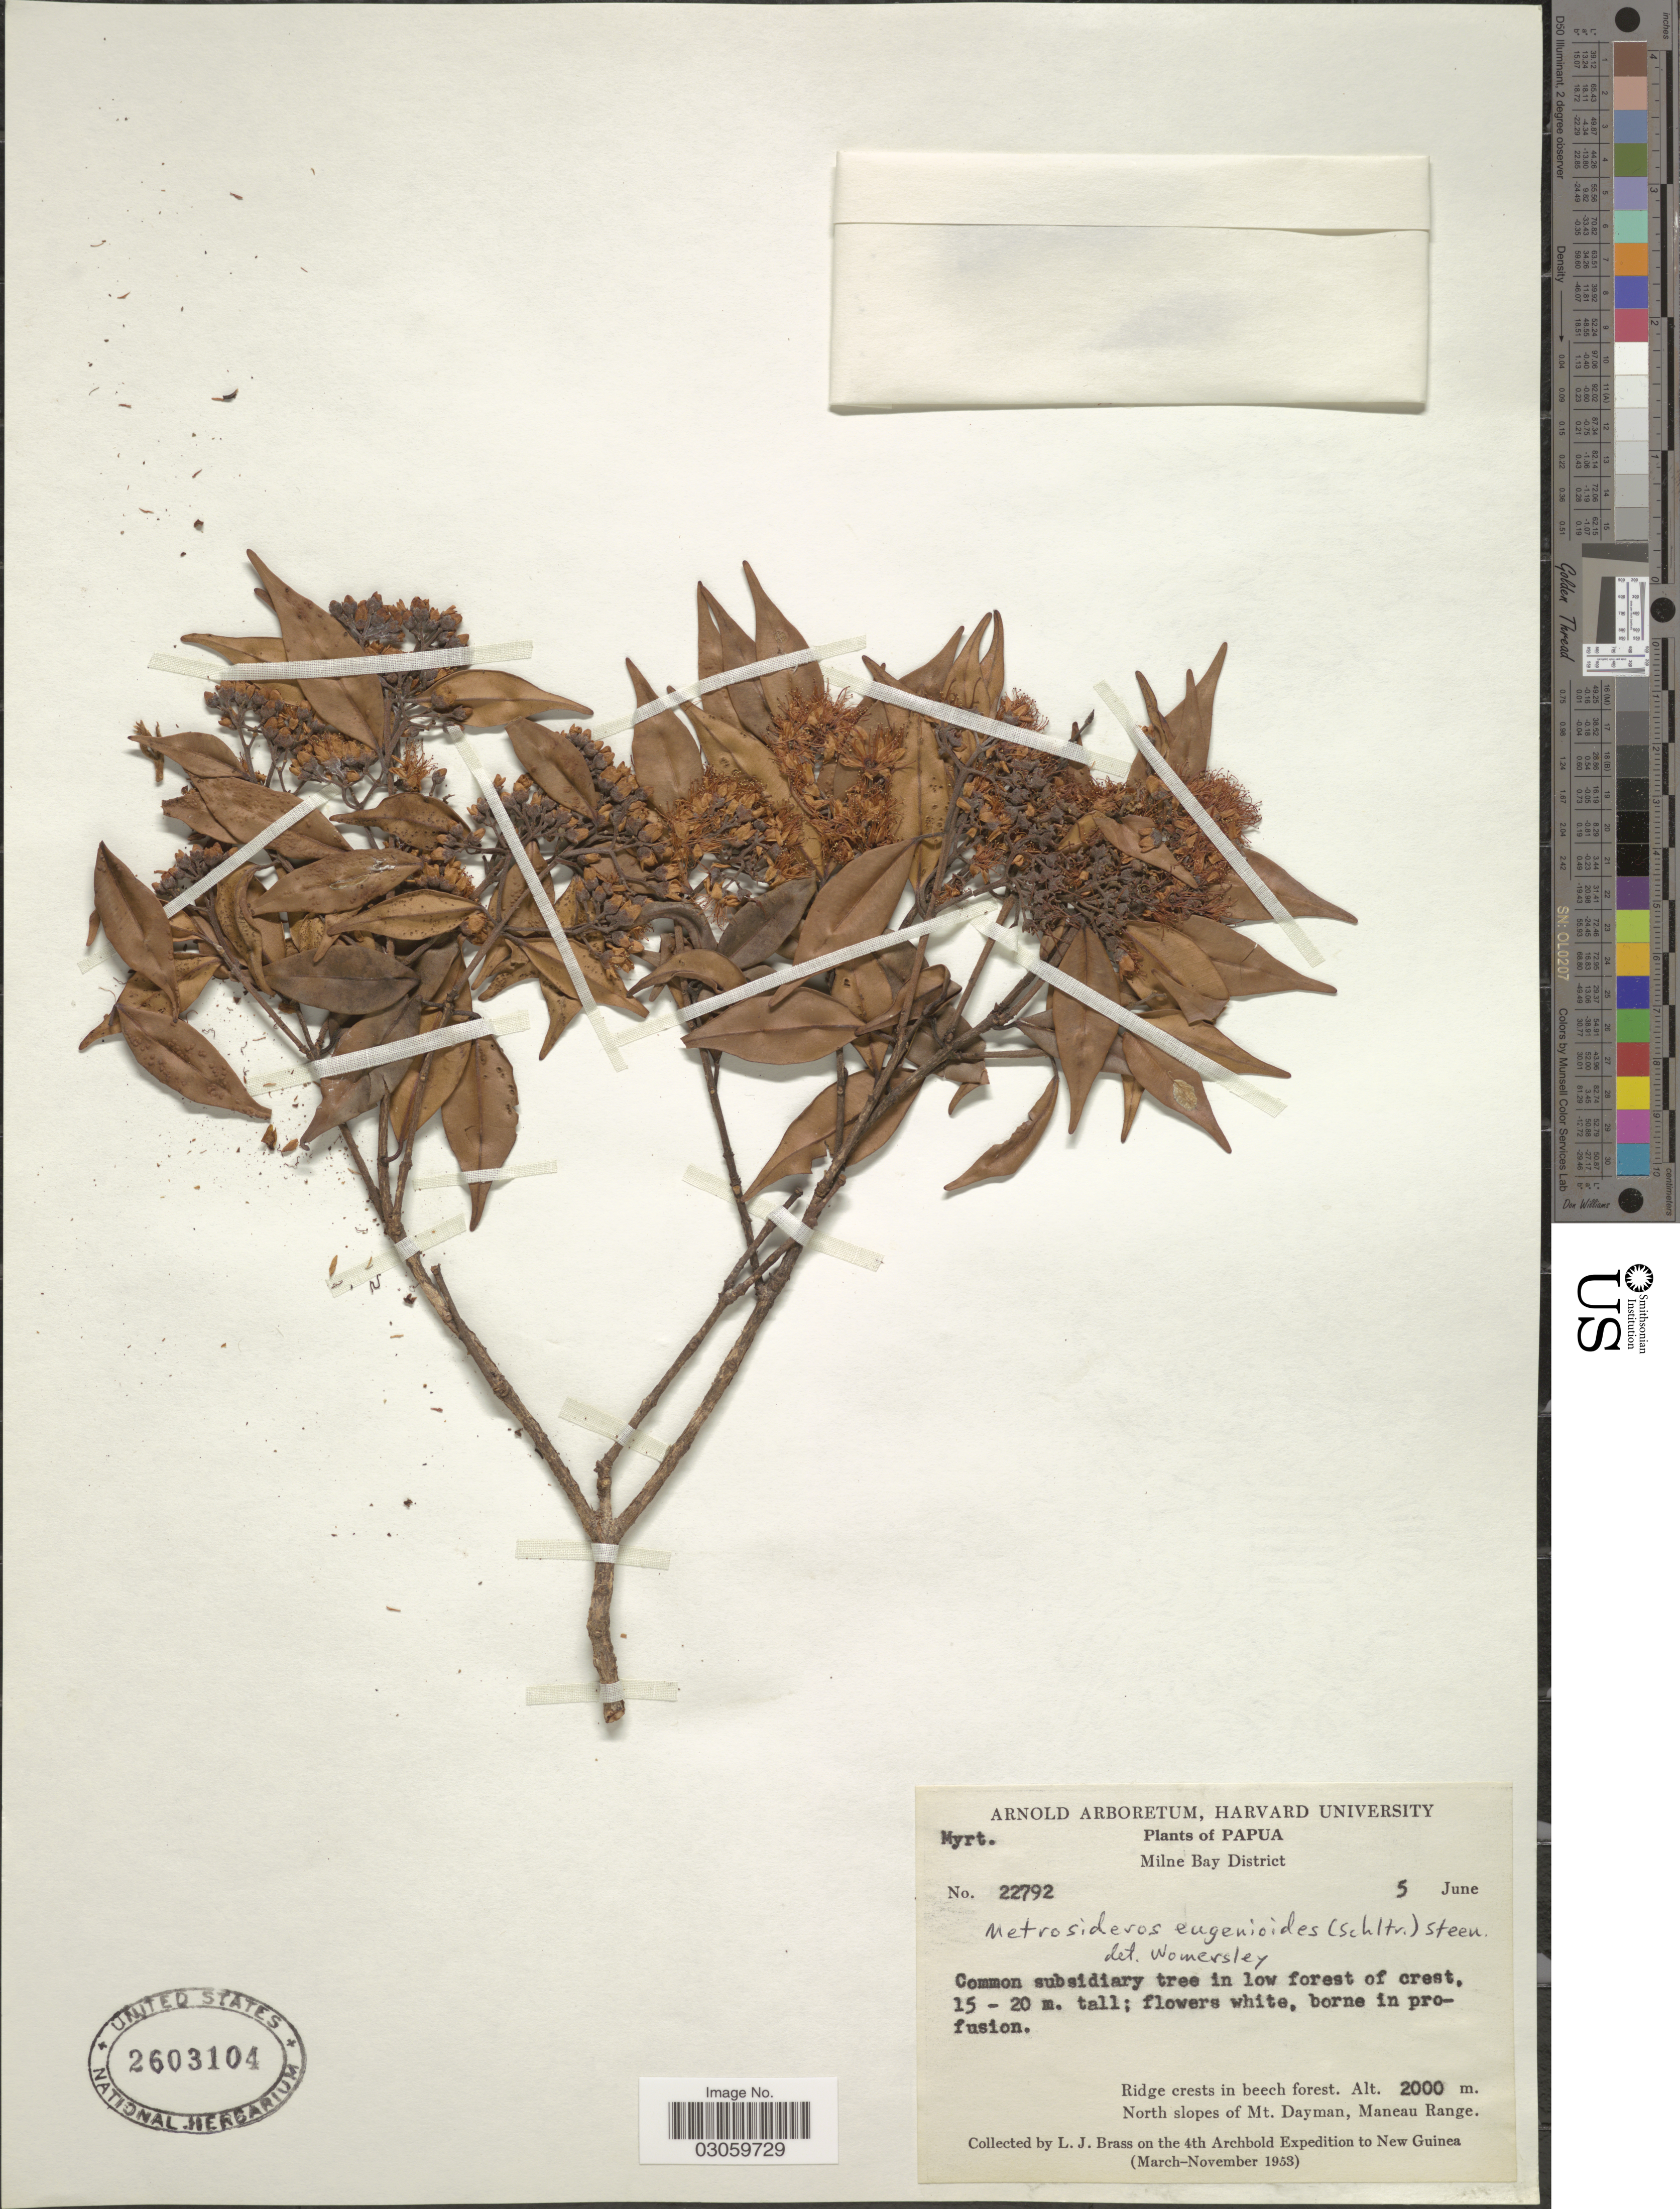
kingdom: Plantae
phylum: Tracheophyta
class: Magnoliopsida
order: Myrtales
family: Myrtaceae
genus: Kania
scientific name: Kania eugenioides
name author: Schltr.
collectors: L. J. Brass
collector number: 22792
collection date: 1953-06-05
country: Papua New Guinea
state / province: Milne Bay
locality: Papua. Milne Bay District. Ridge crests in beech forest. North slopes of Mt. Dayman, Maneau Range.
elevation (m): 2000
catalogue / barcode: US 2603104